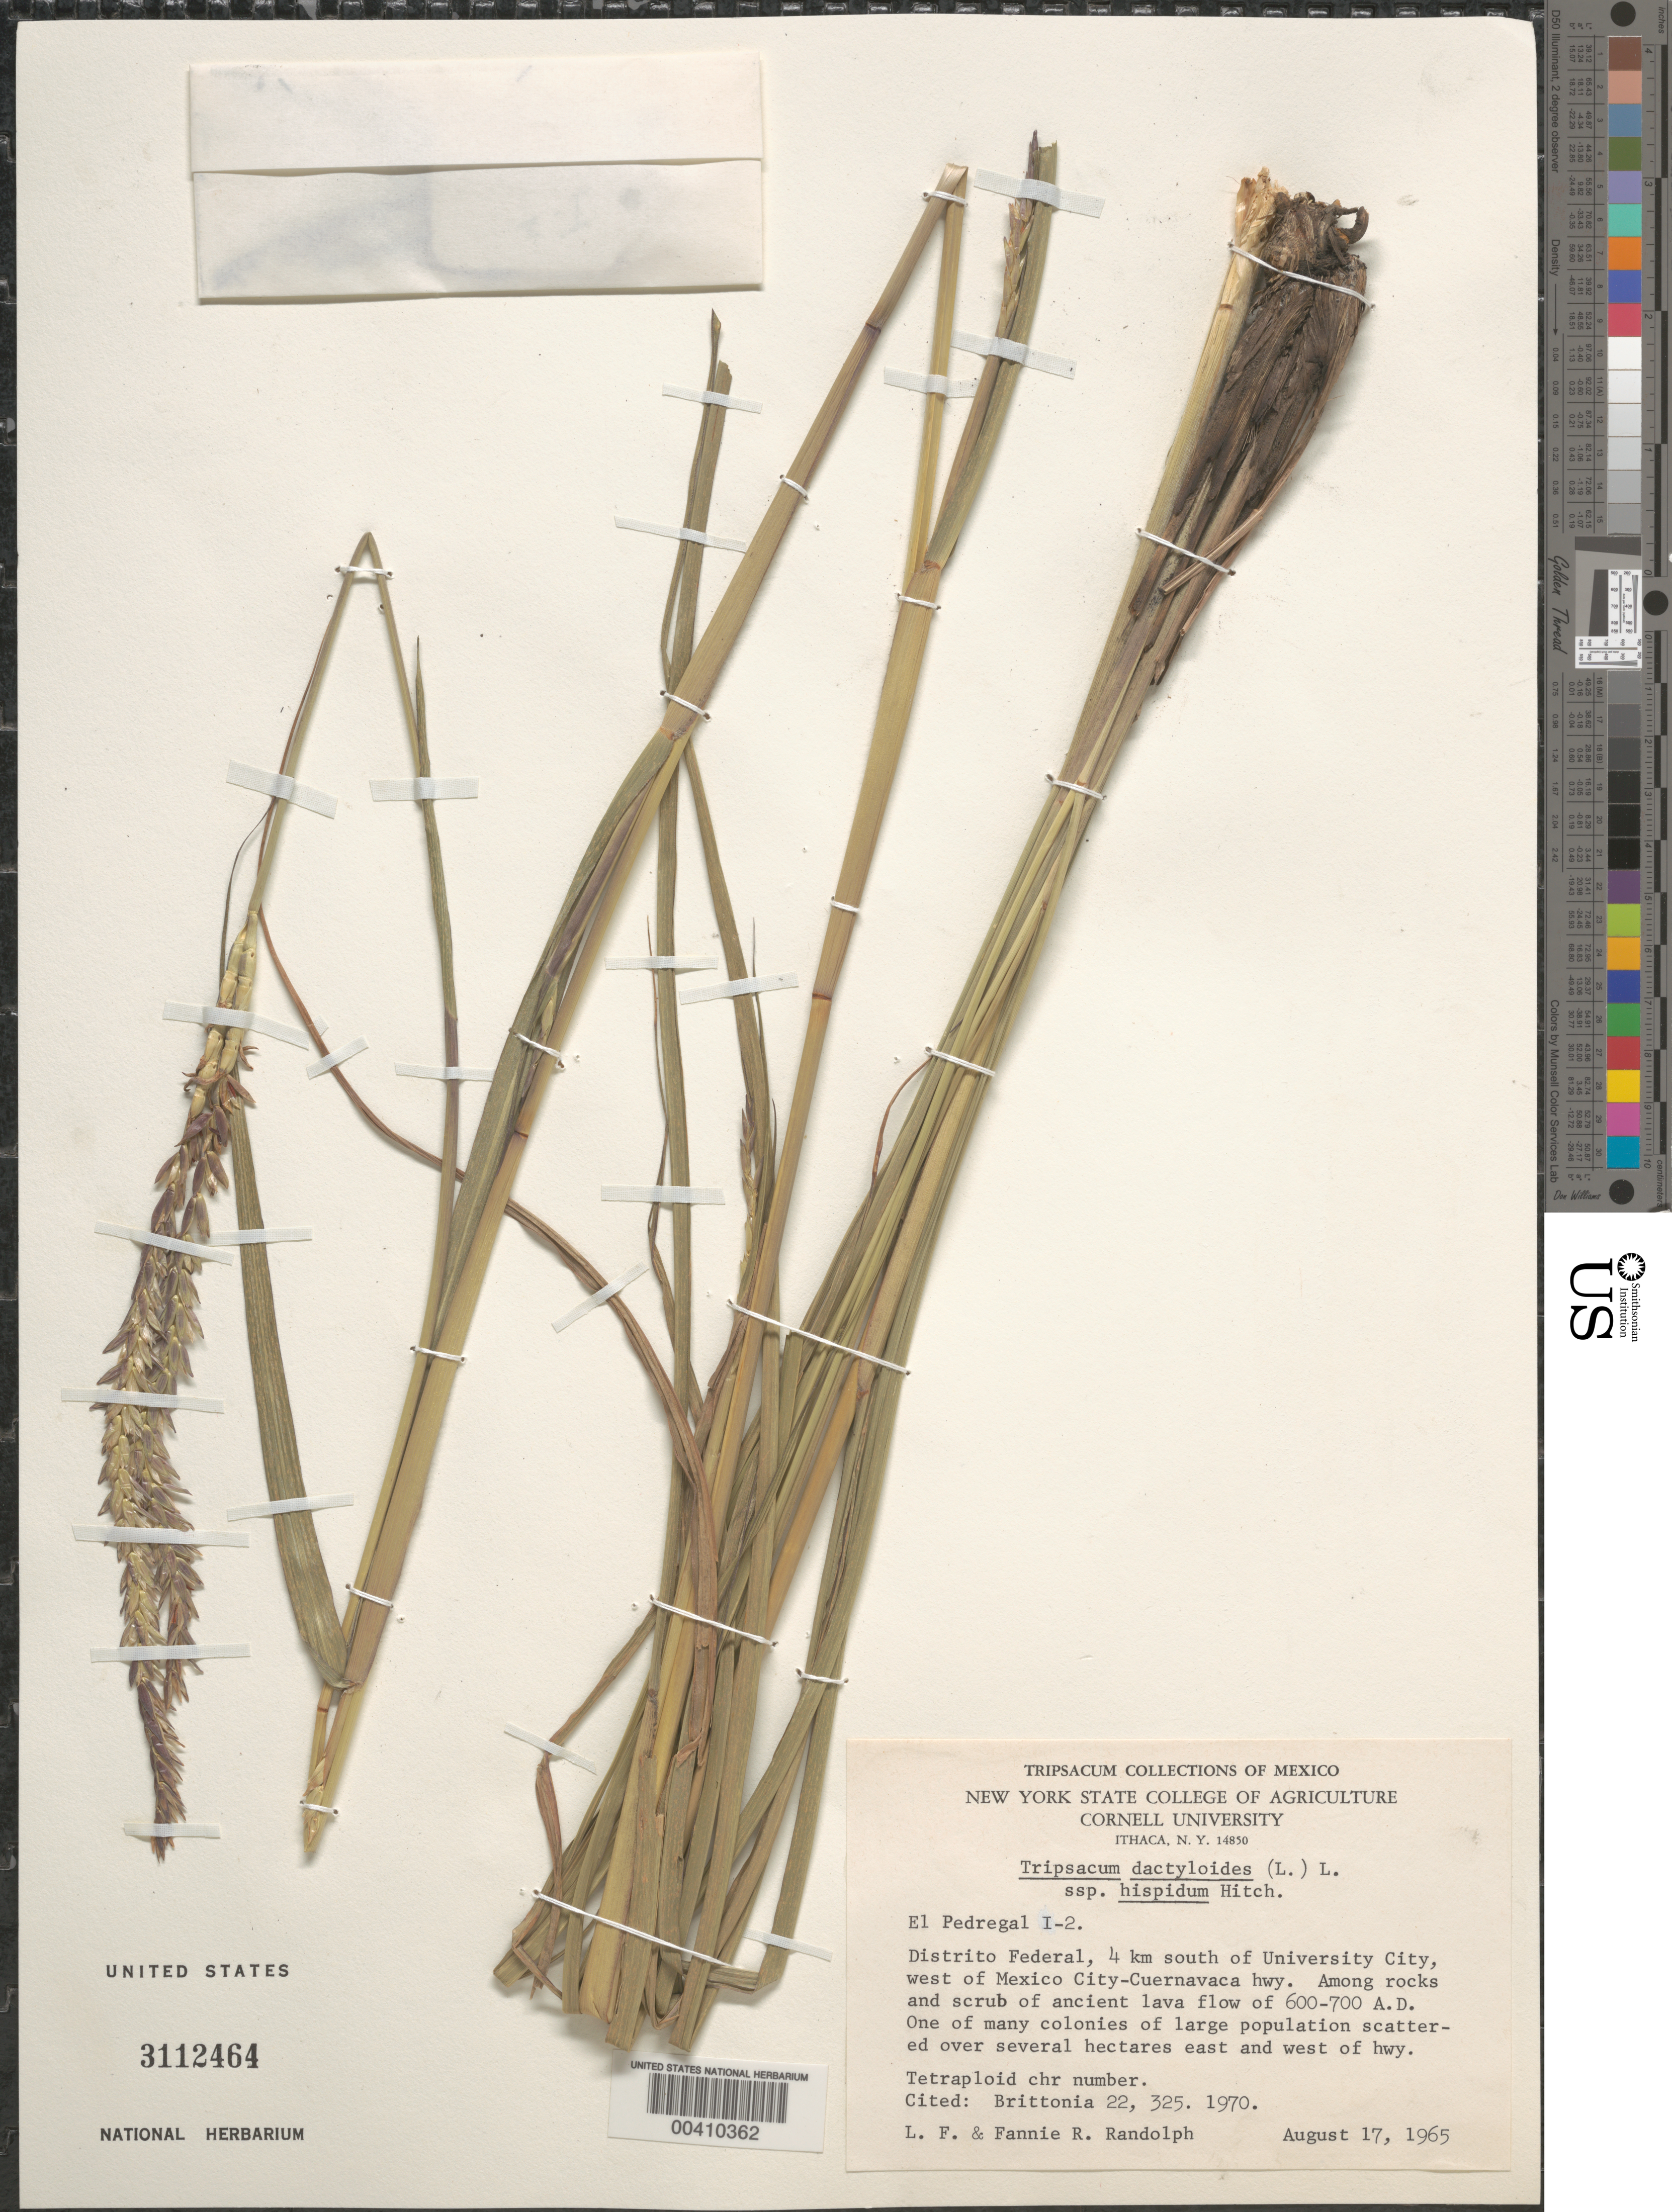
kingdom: Plantae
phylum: Tracheophyta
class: Liliopsida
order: Poales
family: Poaceae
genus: Tripsacum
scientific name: Tripsacum dactyloides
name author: (L.) L.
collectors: L. F. Randolph & F. Randolph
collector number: I-2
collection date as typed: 17 Aug 1965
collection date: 1965-08-17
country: Mexico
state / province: Distrito Federal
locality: El Pedregal, 4 km S of University City, W of Mexico City-Cuernavaca Hwy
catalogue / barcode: US 3112464